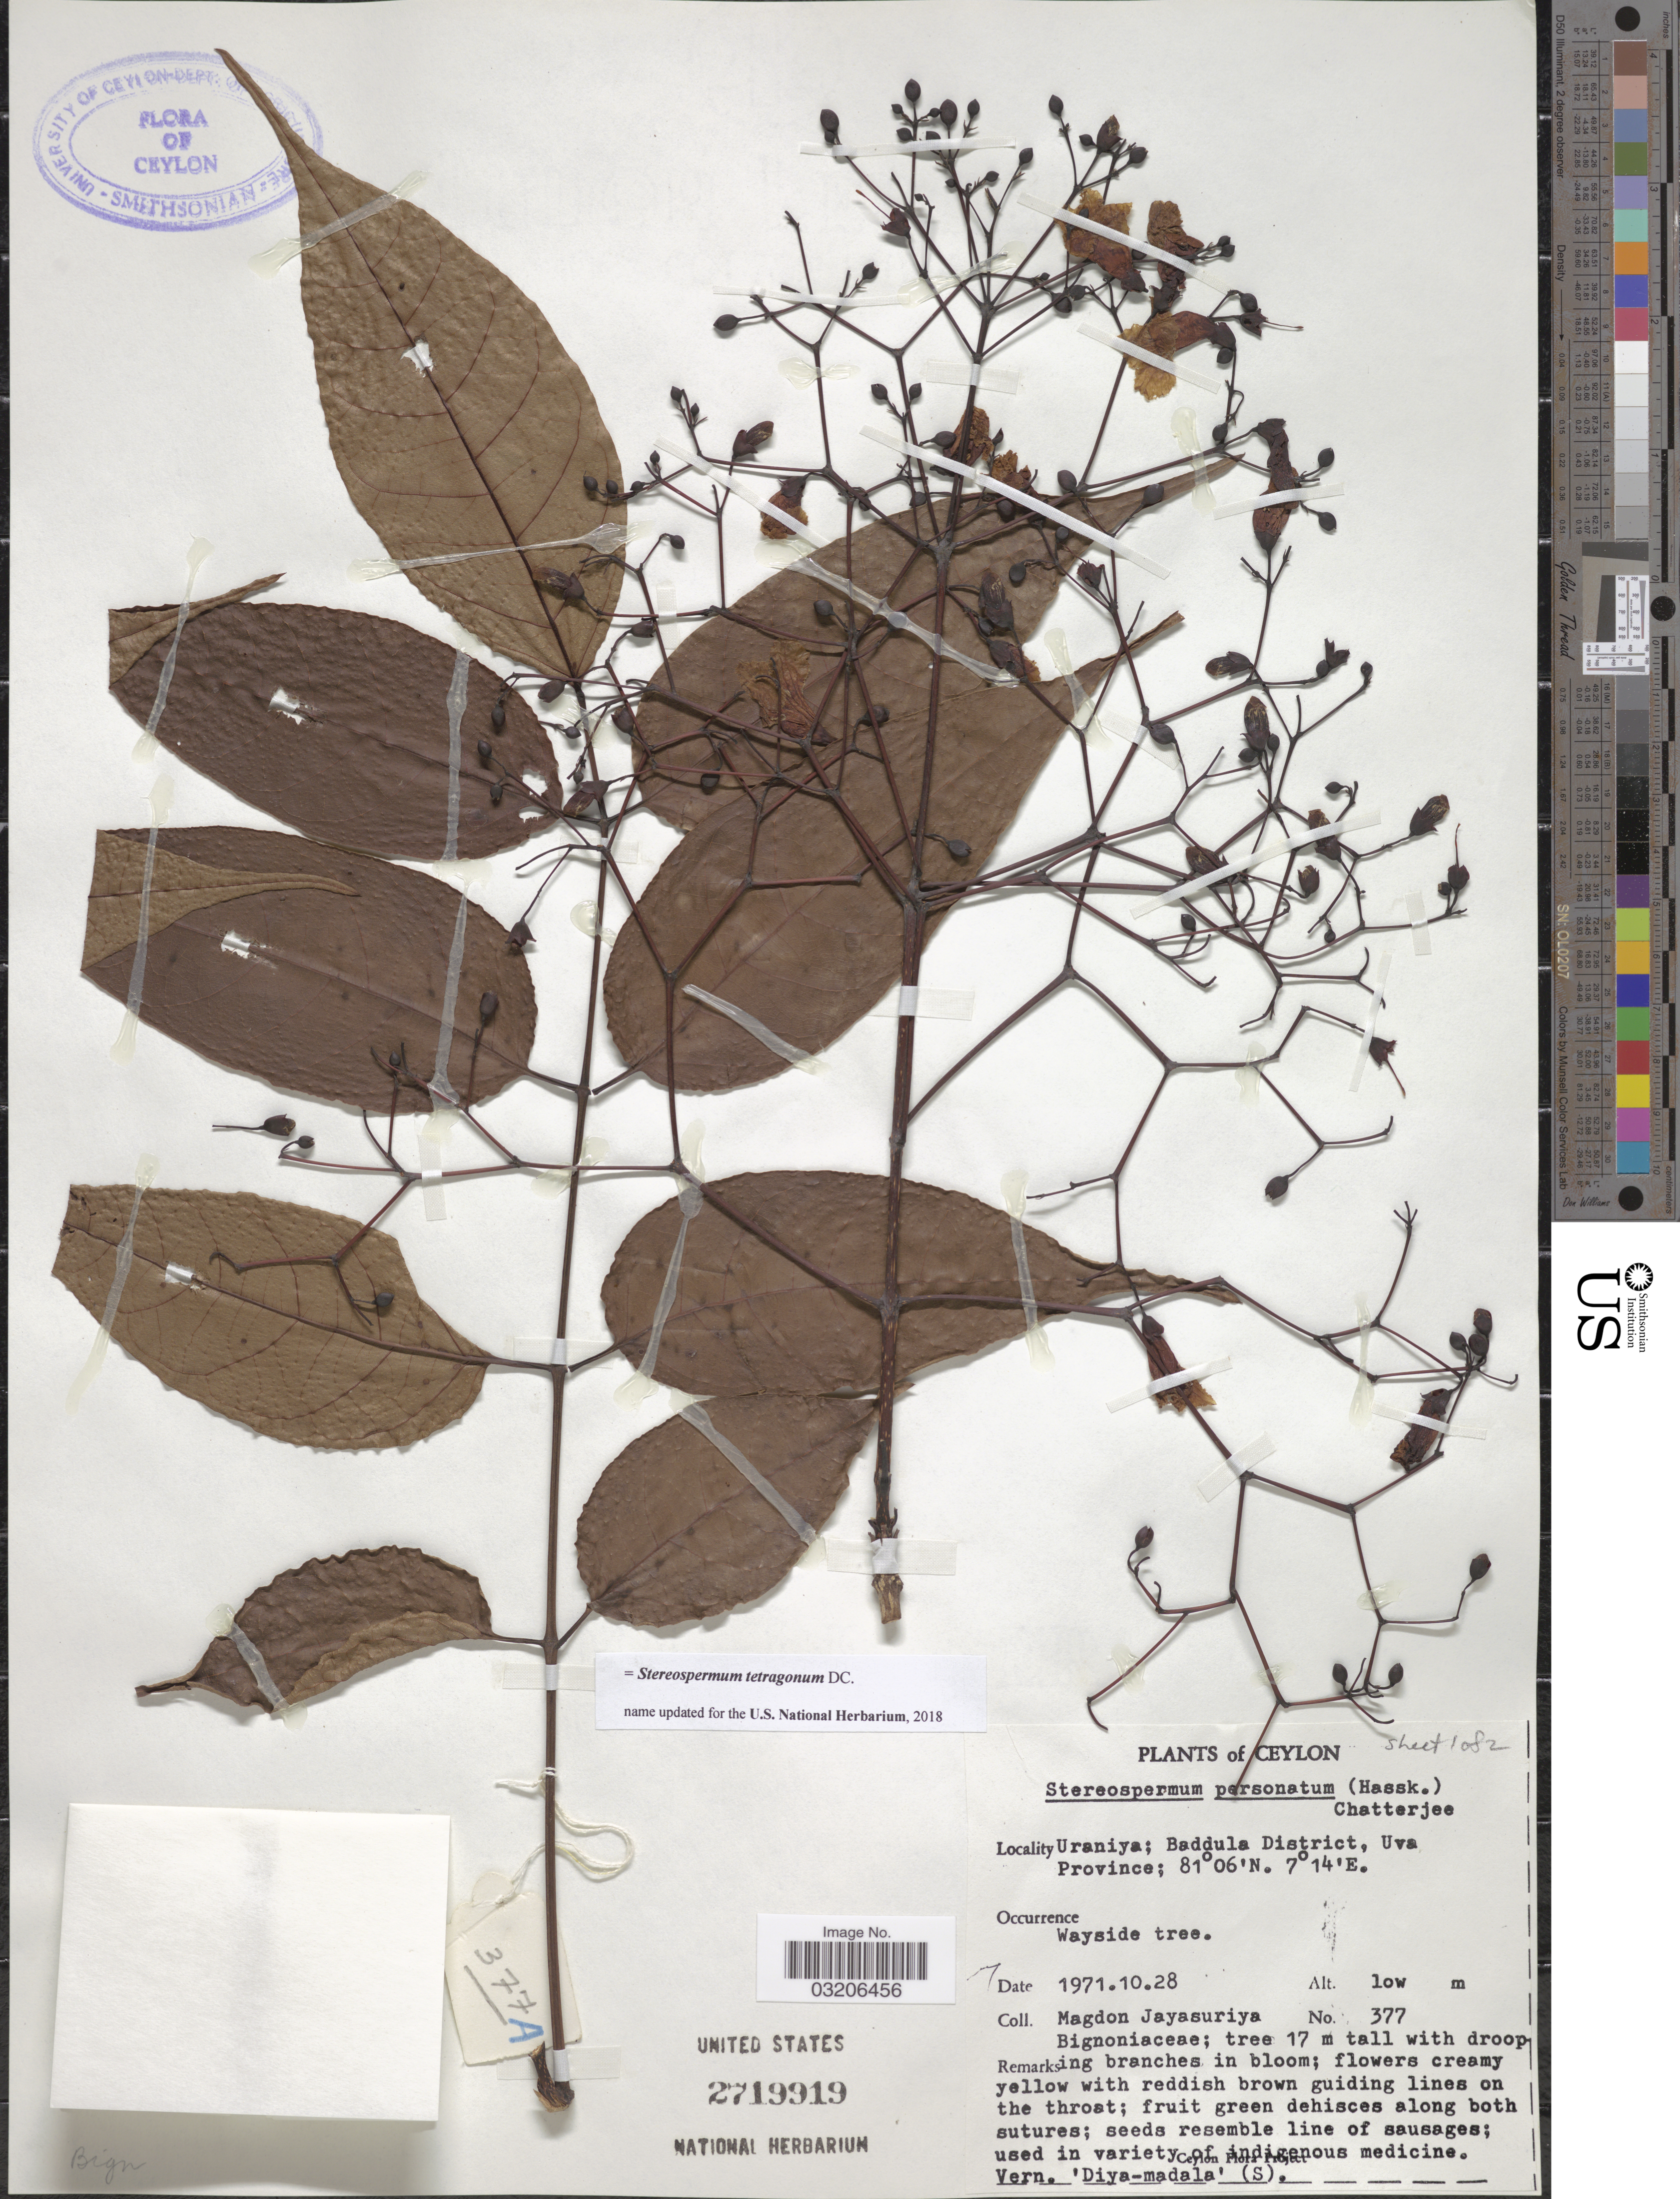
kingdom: Plantae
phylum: Tracheophyta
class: Magnoliopsida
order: Lamiales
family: Bignoniaceae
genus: Stereospermum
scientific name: Stereospermum tetragonum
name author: DC.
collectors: A. H. Jayasuriya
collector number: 377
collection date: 1971-10-28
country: Sri Lanka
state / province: Uva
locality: Ceylon. Uraniya; Baddula District.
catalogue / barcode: US 2719919